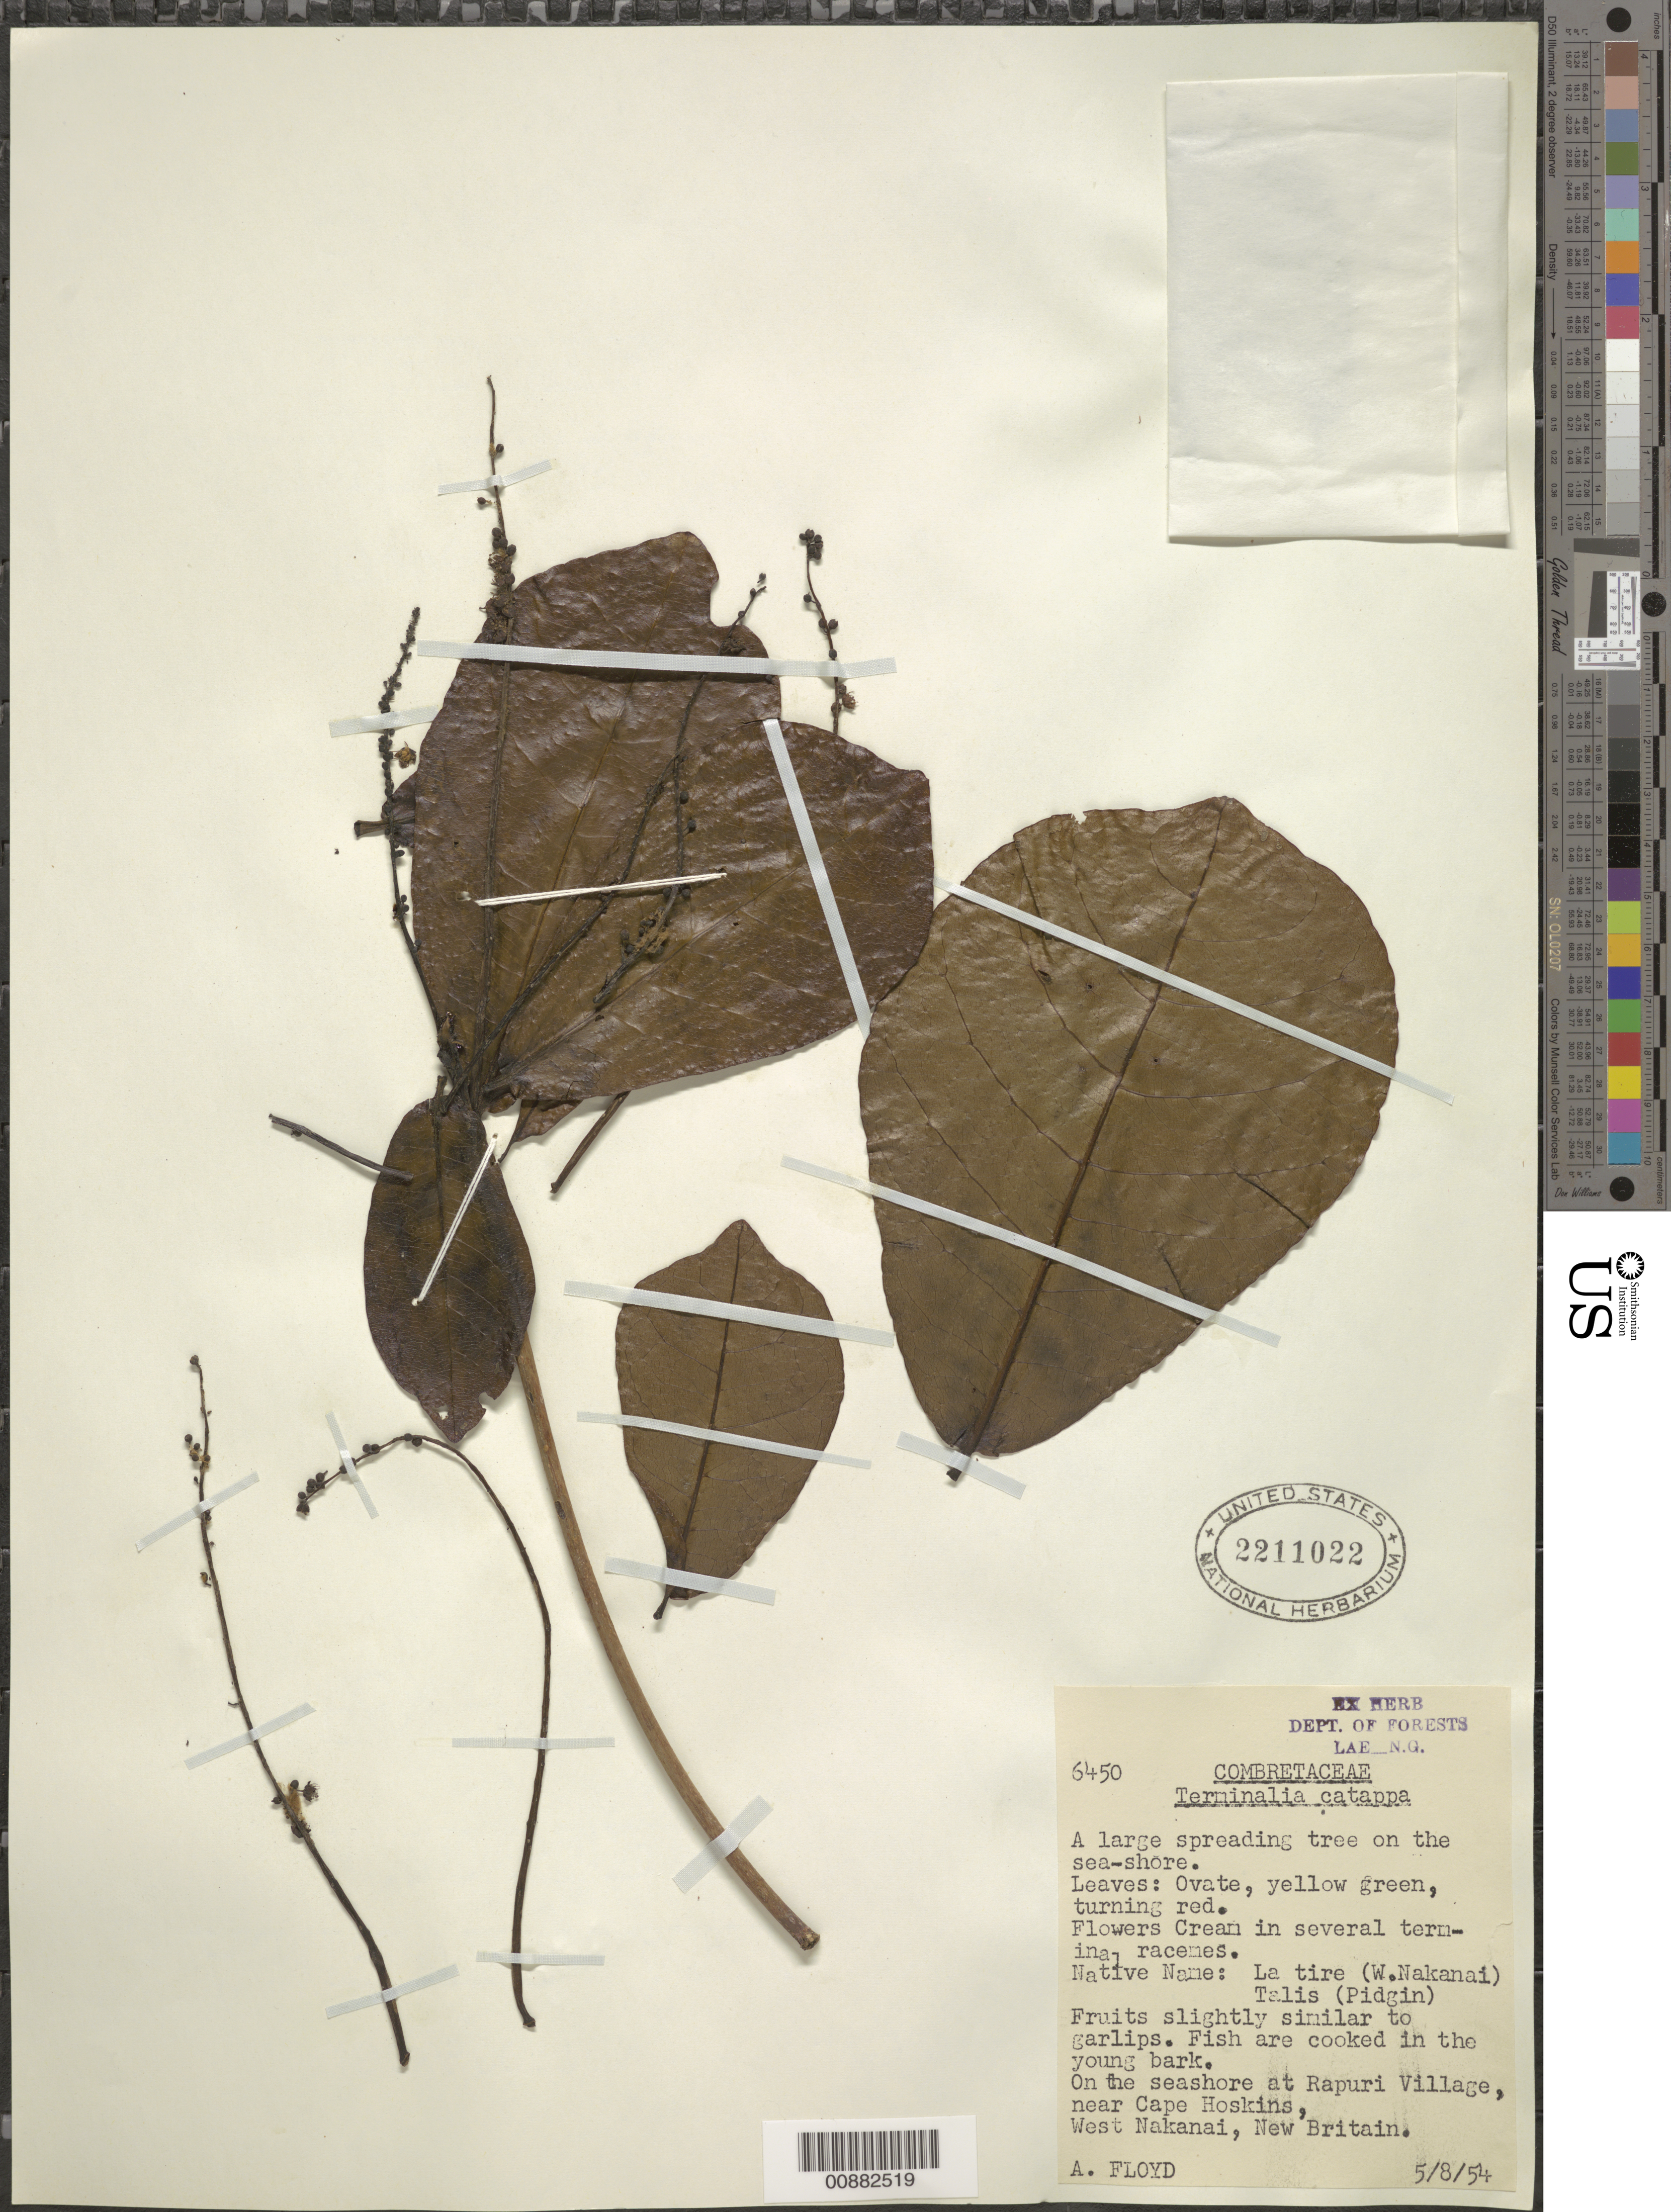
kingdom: Plantae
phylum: Tracheophyta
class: Magnoliopsida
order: Myrtales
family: Combretaceae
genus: Terminalia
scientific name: Terminalia catappa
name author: L.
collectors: A. G. Floyd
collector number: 6450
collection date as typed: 05 May 1954 or 08 May 1954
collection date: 1954-05-05 or 1954-05-08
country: Papua New Guinea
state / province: West New Britain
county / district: Hoskins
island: New Britain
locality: On the seashore at Rapuri Village, near Cape Hoskins, West Nakanai.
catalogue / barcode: US 2211022